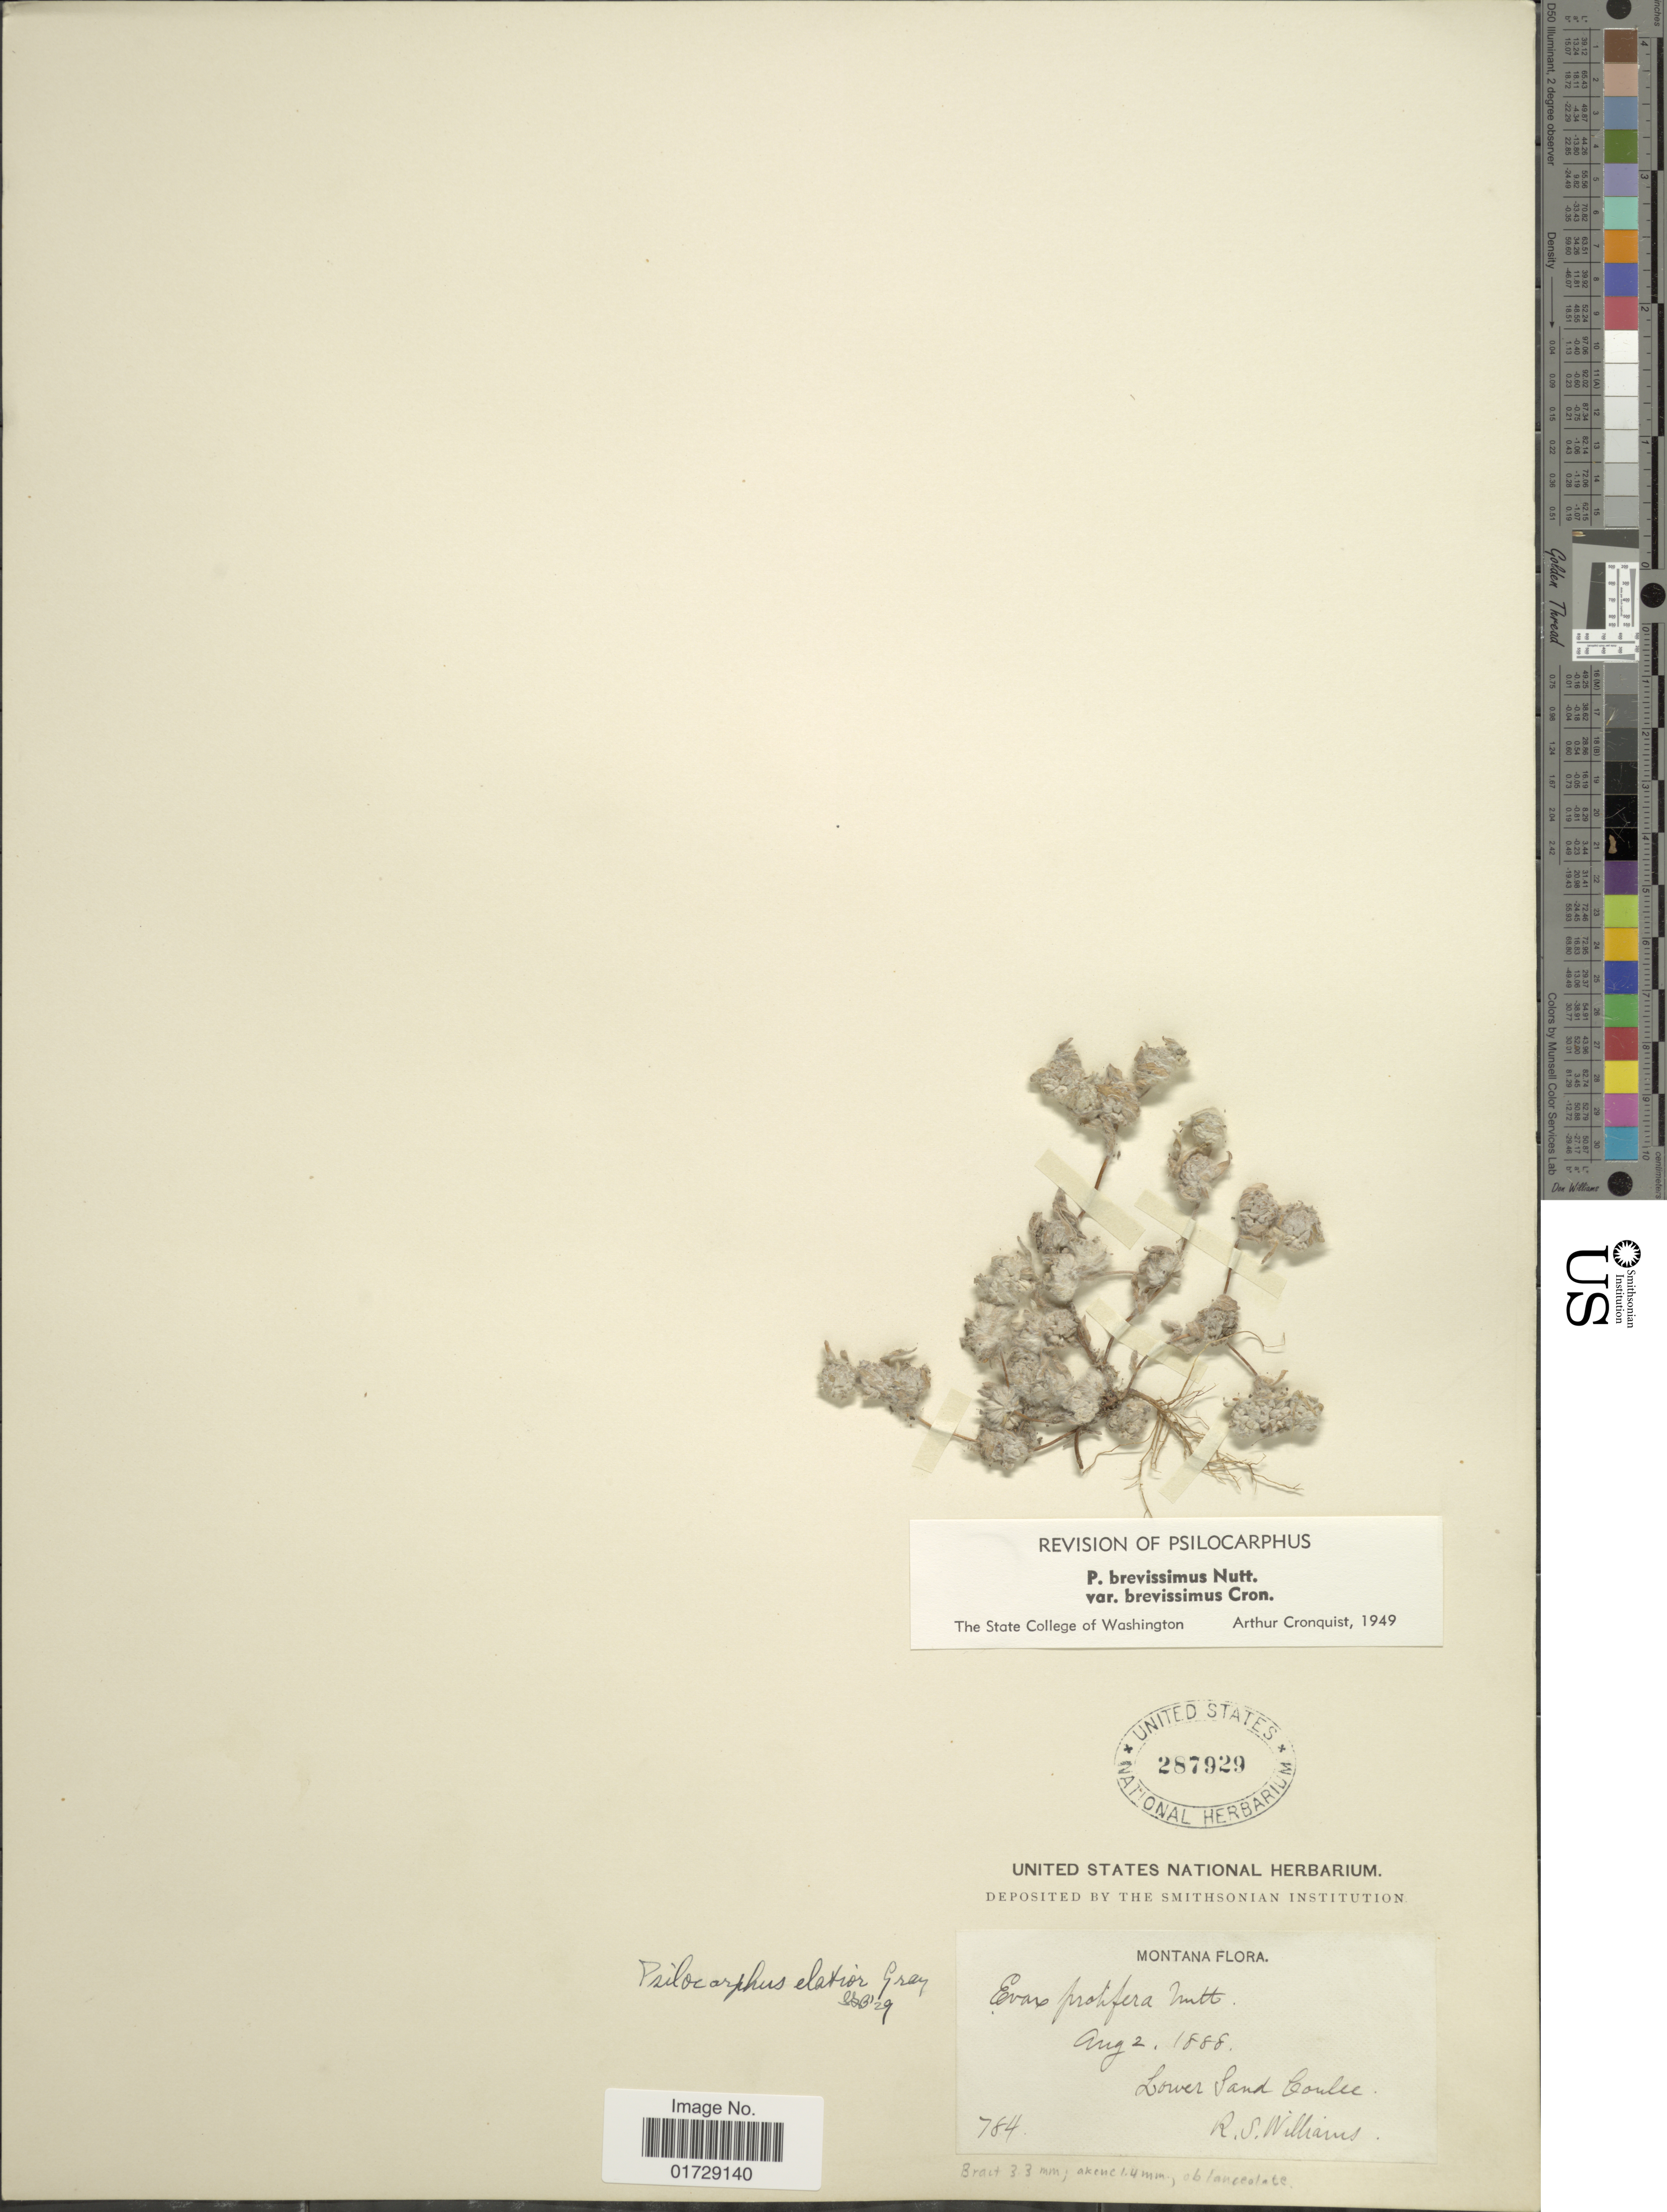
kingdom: Plantae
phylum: Tracheophyta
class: Magnoliopsida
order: Asterales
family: Asteraceae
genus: Psilocarphus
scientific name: Psilocarphus brevissimus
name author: Nutt.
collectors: R. S. Williams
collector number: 784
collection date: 1888-08-02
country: United States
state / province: Montana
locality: Lower Sand Coulee.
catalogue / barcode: US 287929